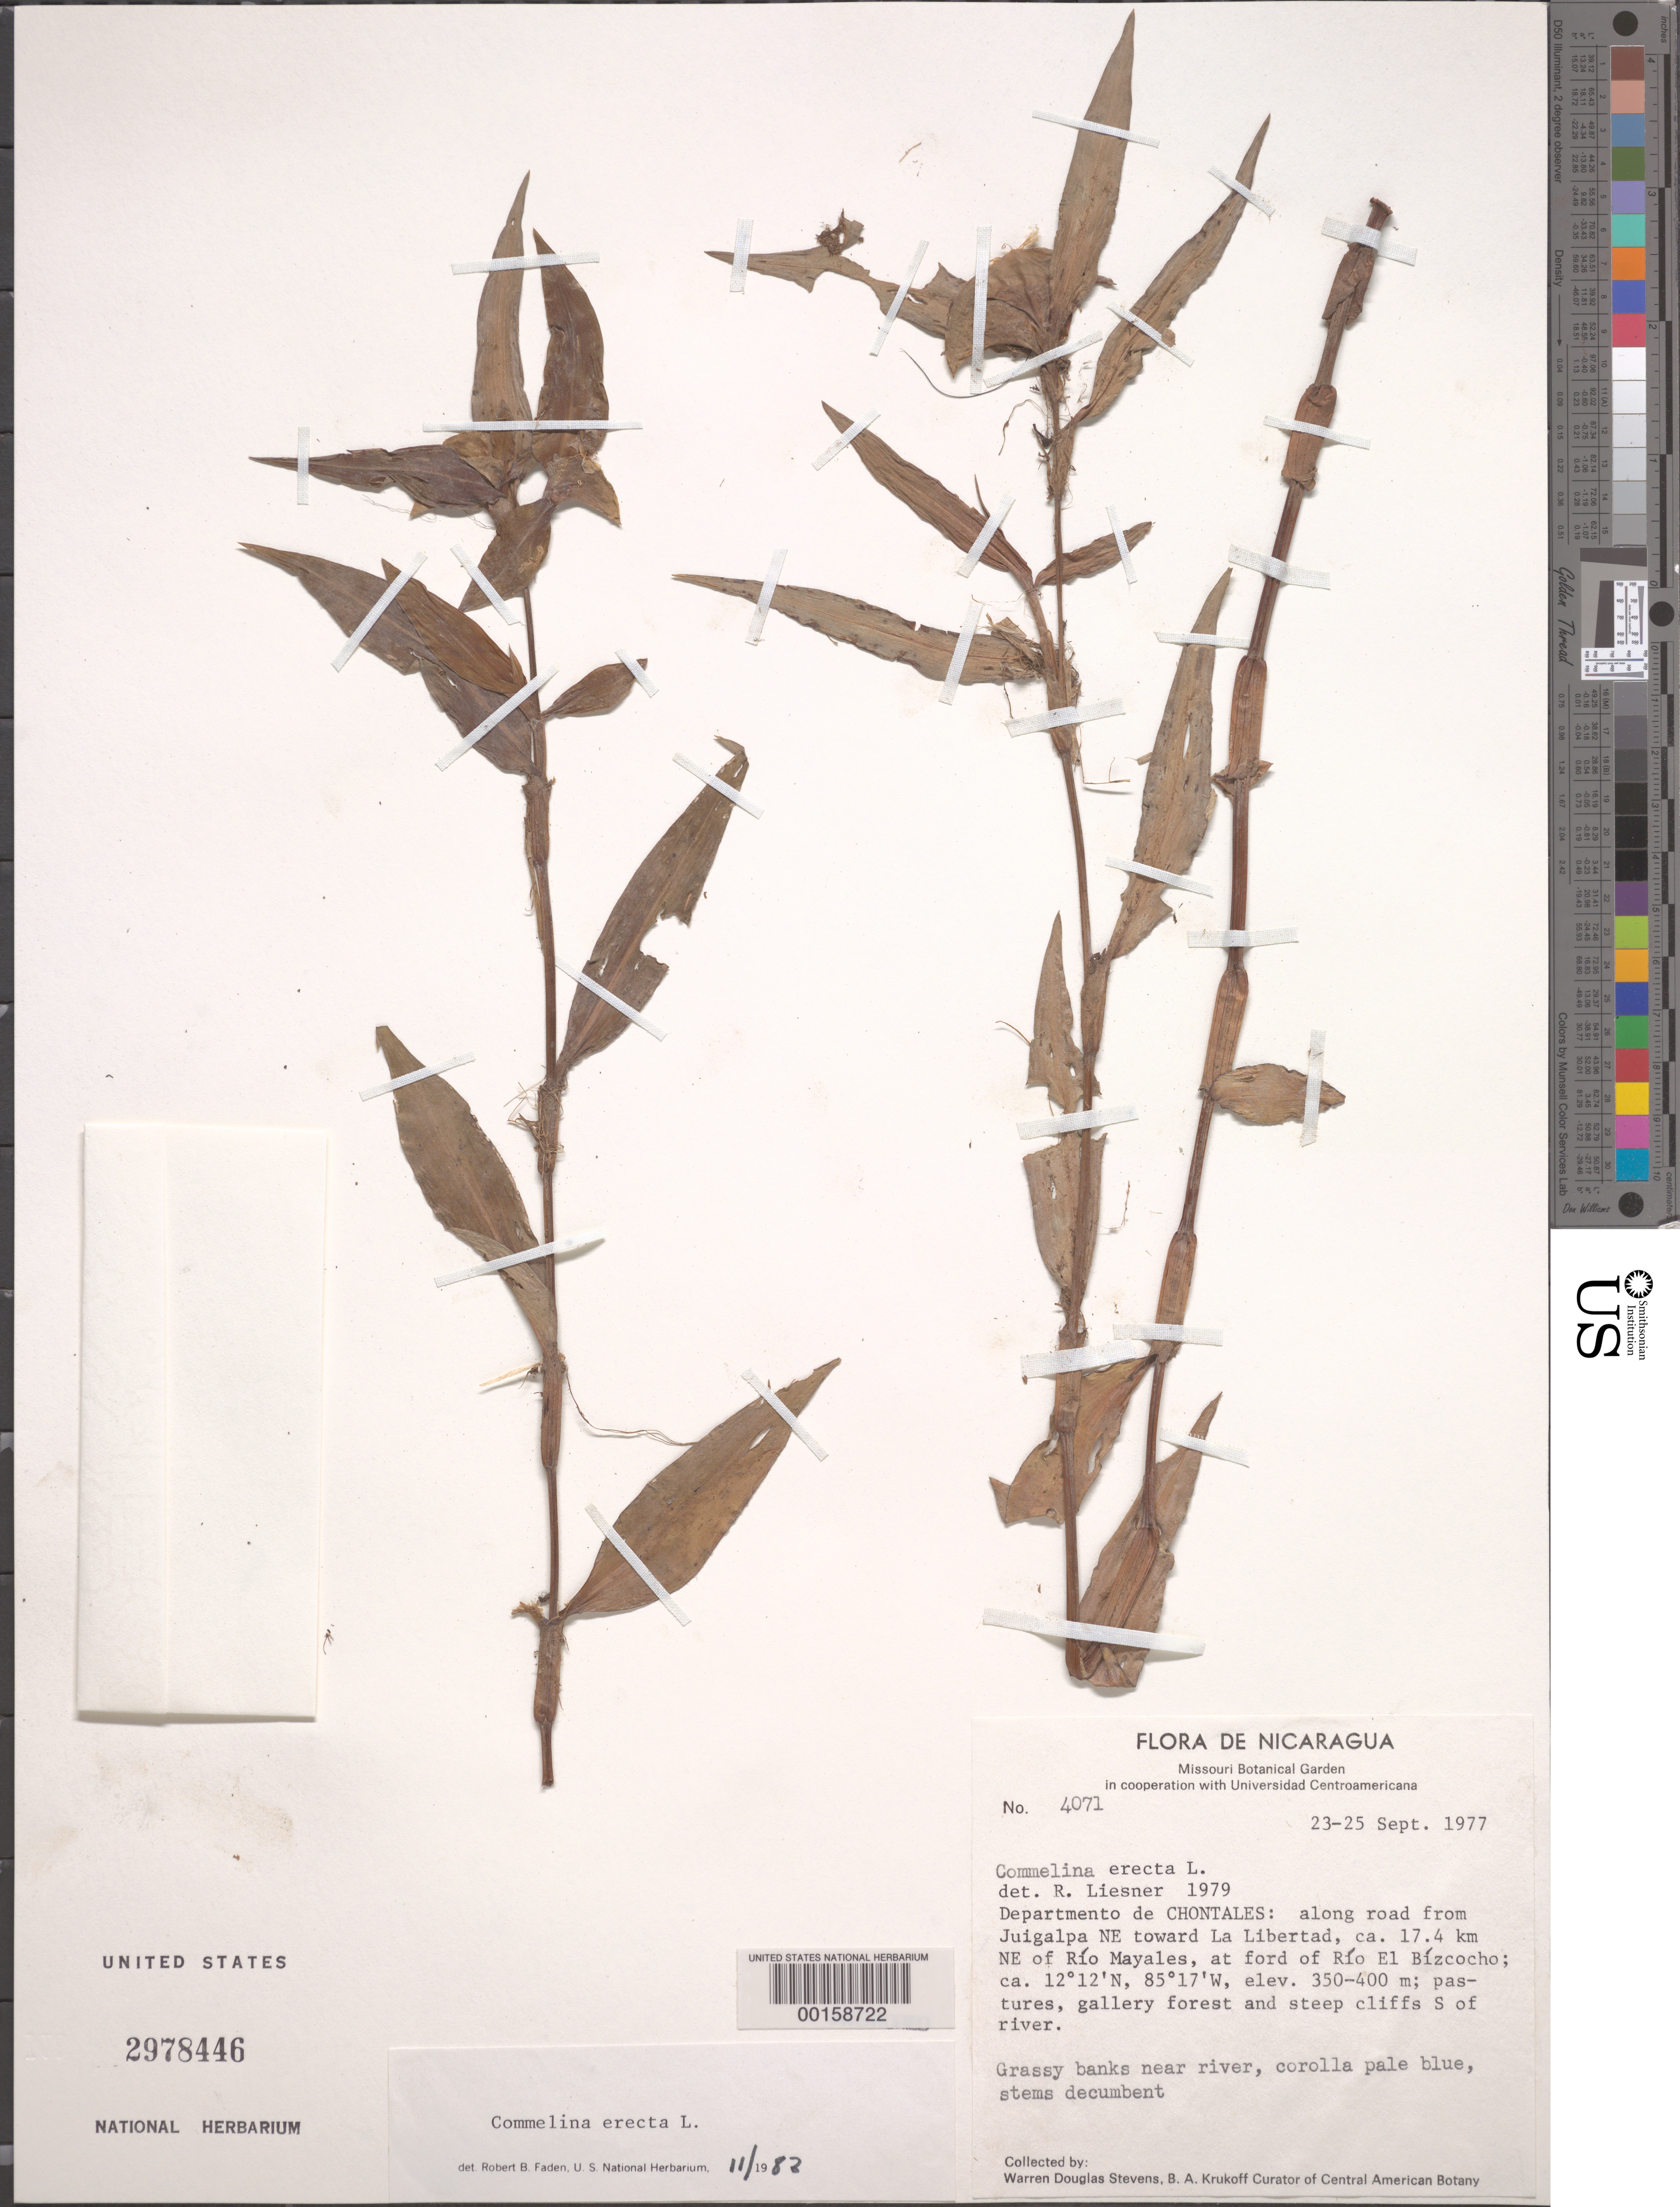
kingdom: Plantae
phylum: Tracheophyta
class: Liliopsida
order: Commelinales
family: Commelinaceae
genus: Commelina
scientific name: Commelina erecta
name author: L.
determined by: Faden, Robert B., (US), Smithsonian Institution - National Museum of Natural History (UNITED STATES)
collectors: W. Steens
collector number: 4071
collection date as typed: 23 Sep 1977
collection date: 1977-09-23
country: Nicaragua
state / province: Chontales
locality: Road from juigalpa ne towrds la libertad, ne of rio mayales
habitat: Grassy riverbanks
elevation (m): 350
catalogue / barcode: US 2978446